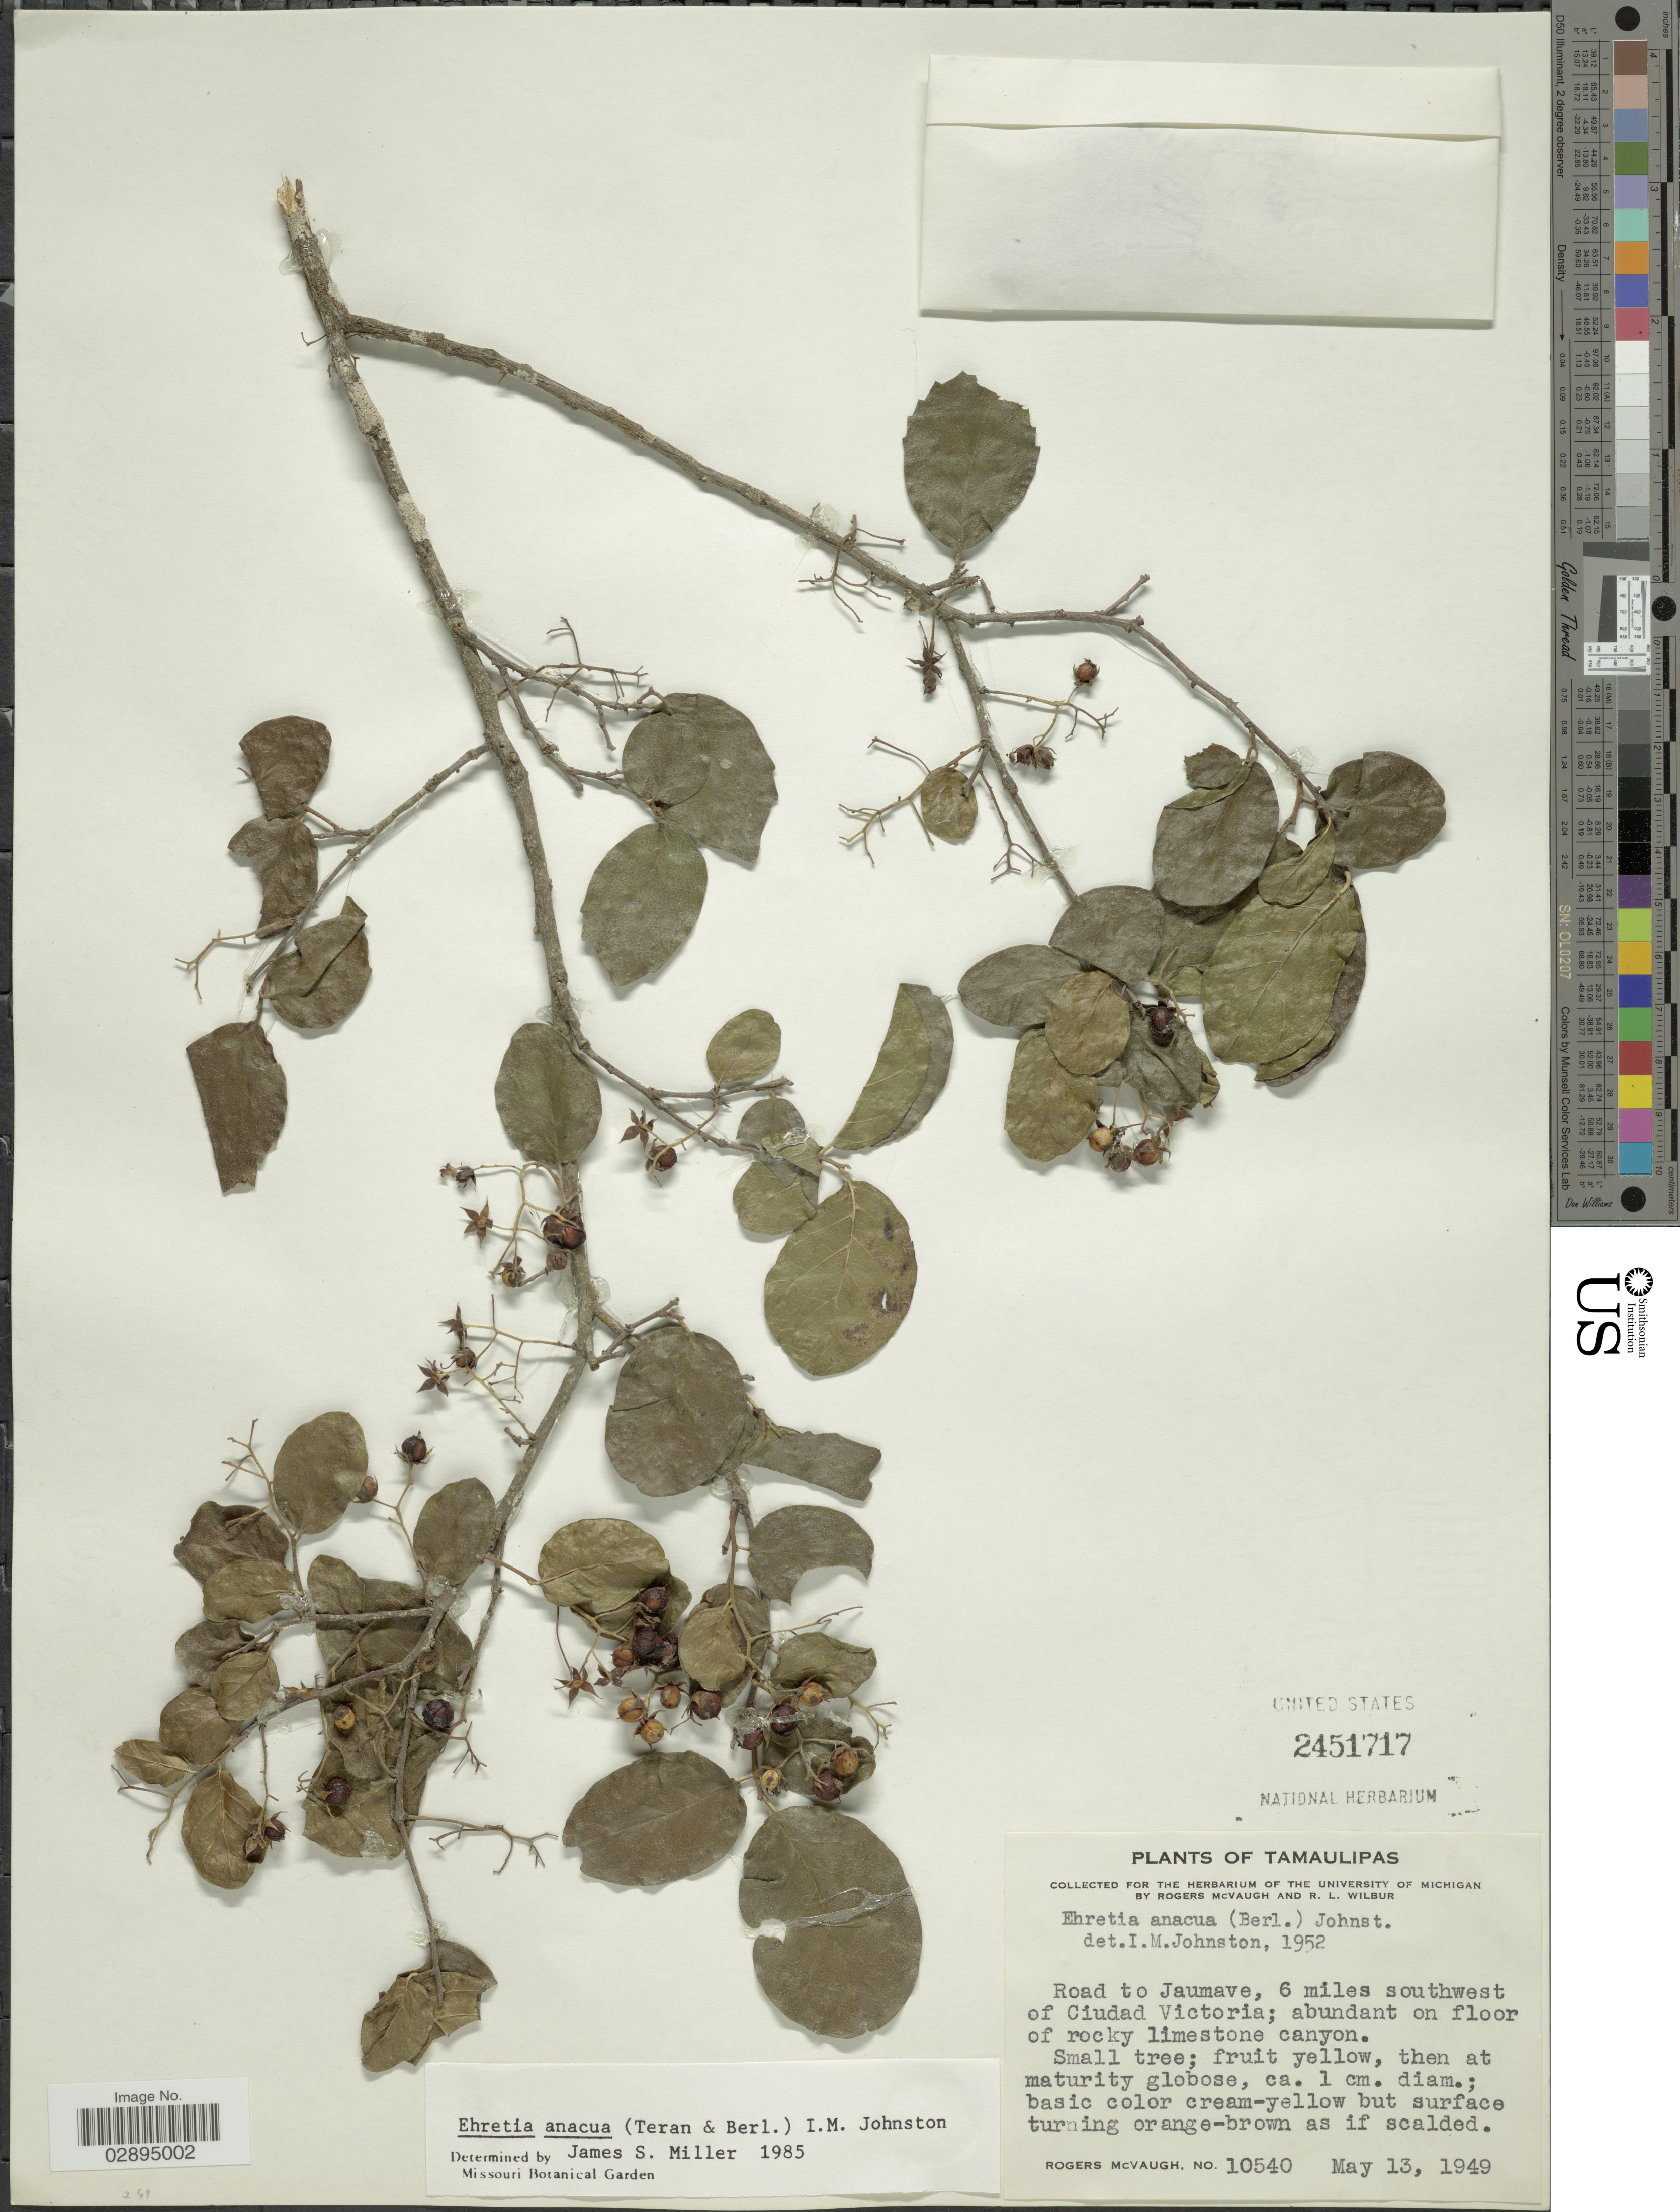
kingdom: Plantae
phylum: Tracheophyta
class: Magnoliopsida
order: Boraginales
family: Ehretiaceae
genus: Ehretia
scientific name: Ehretia anacua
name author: (Terán & Berland.) I.M. Johnst.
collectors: R. McVaugh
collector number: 10540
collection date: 1949-05-13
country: Mexico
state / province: Tamaulipas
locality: Road to Jaumave, 6 miles southwest of Ciudad Victoria.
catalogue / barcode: US 2451717